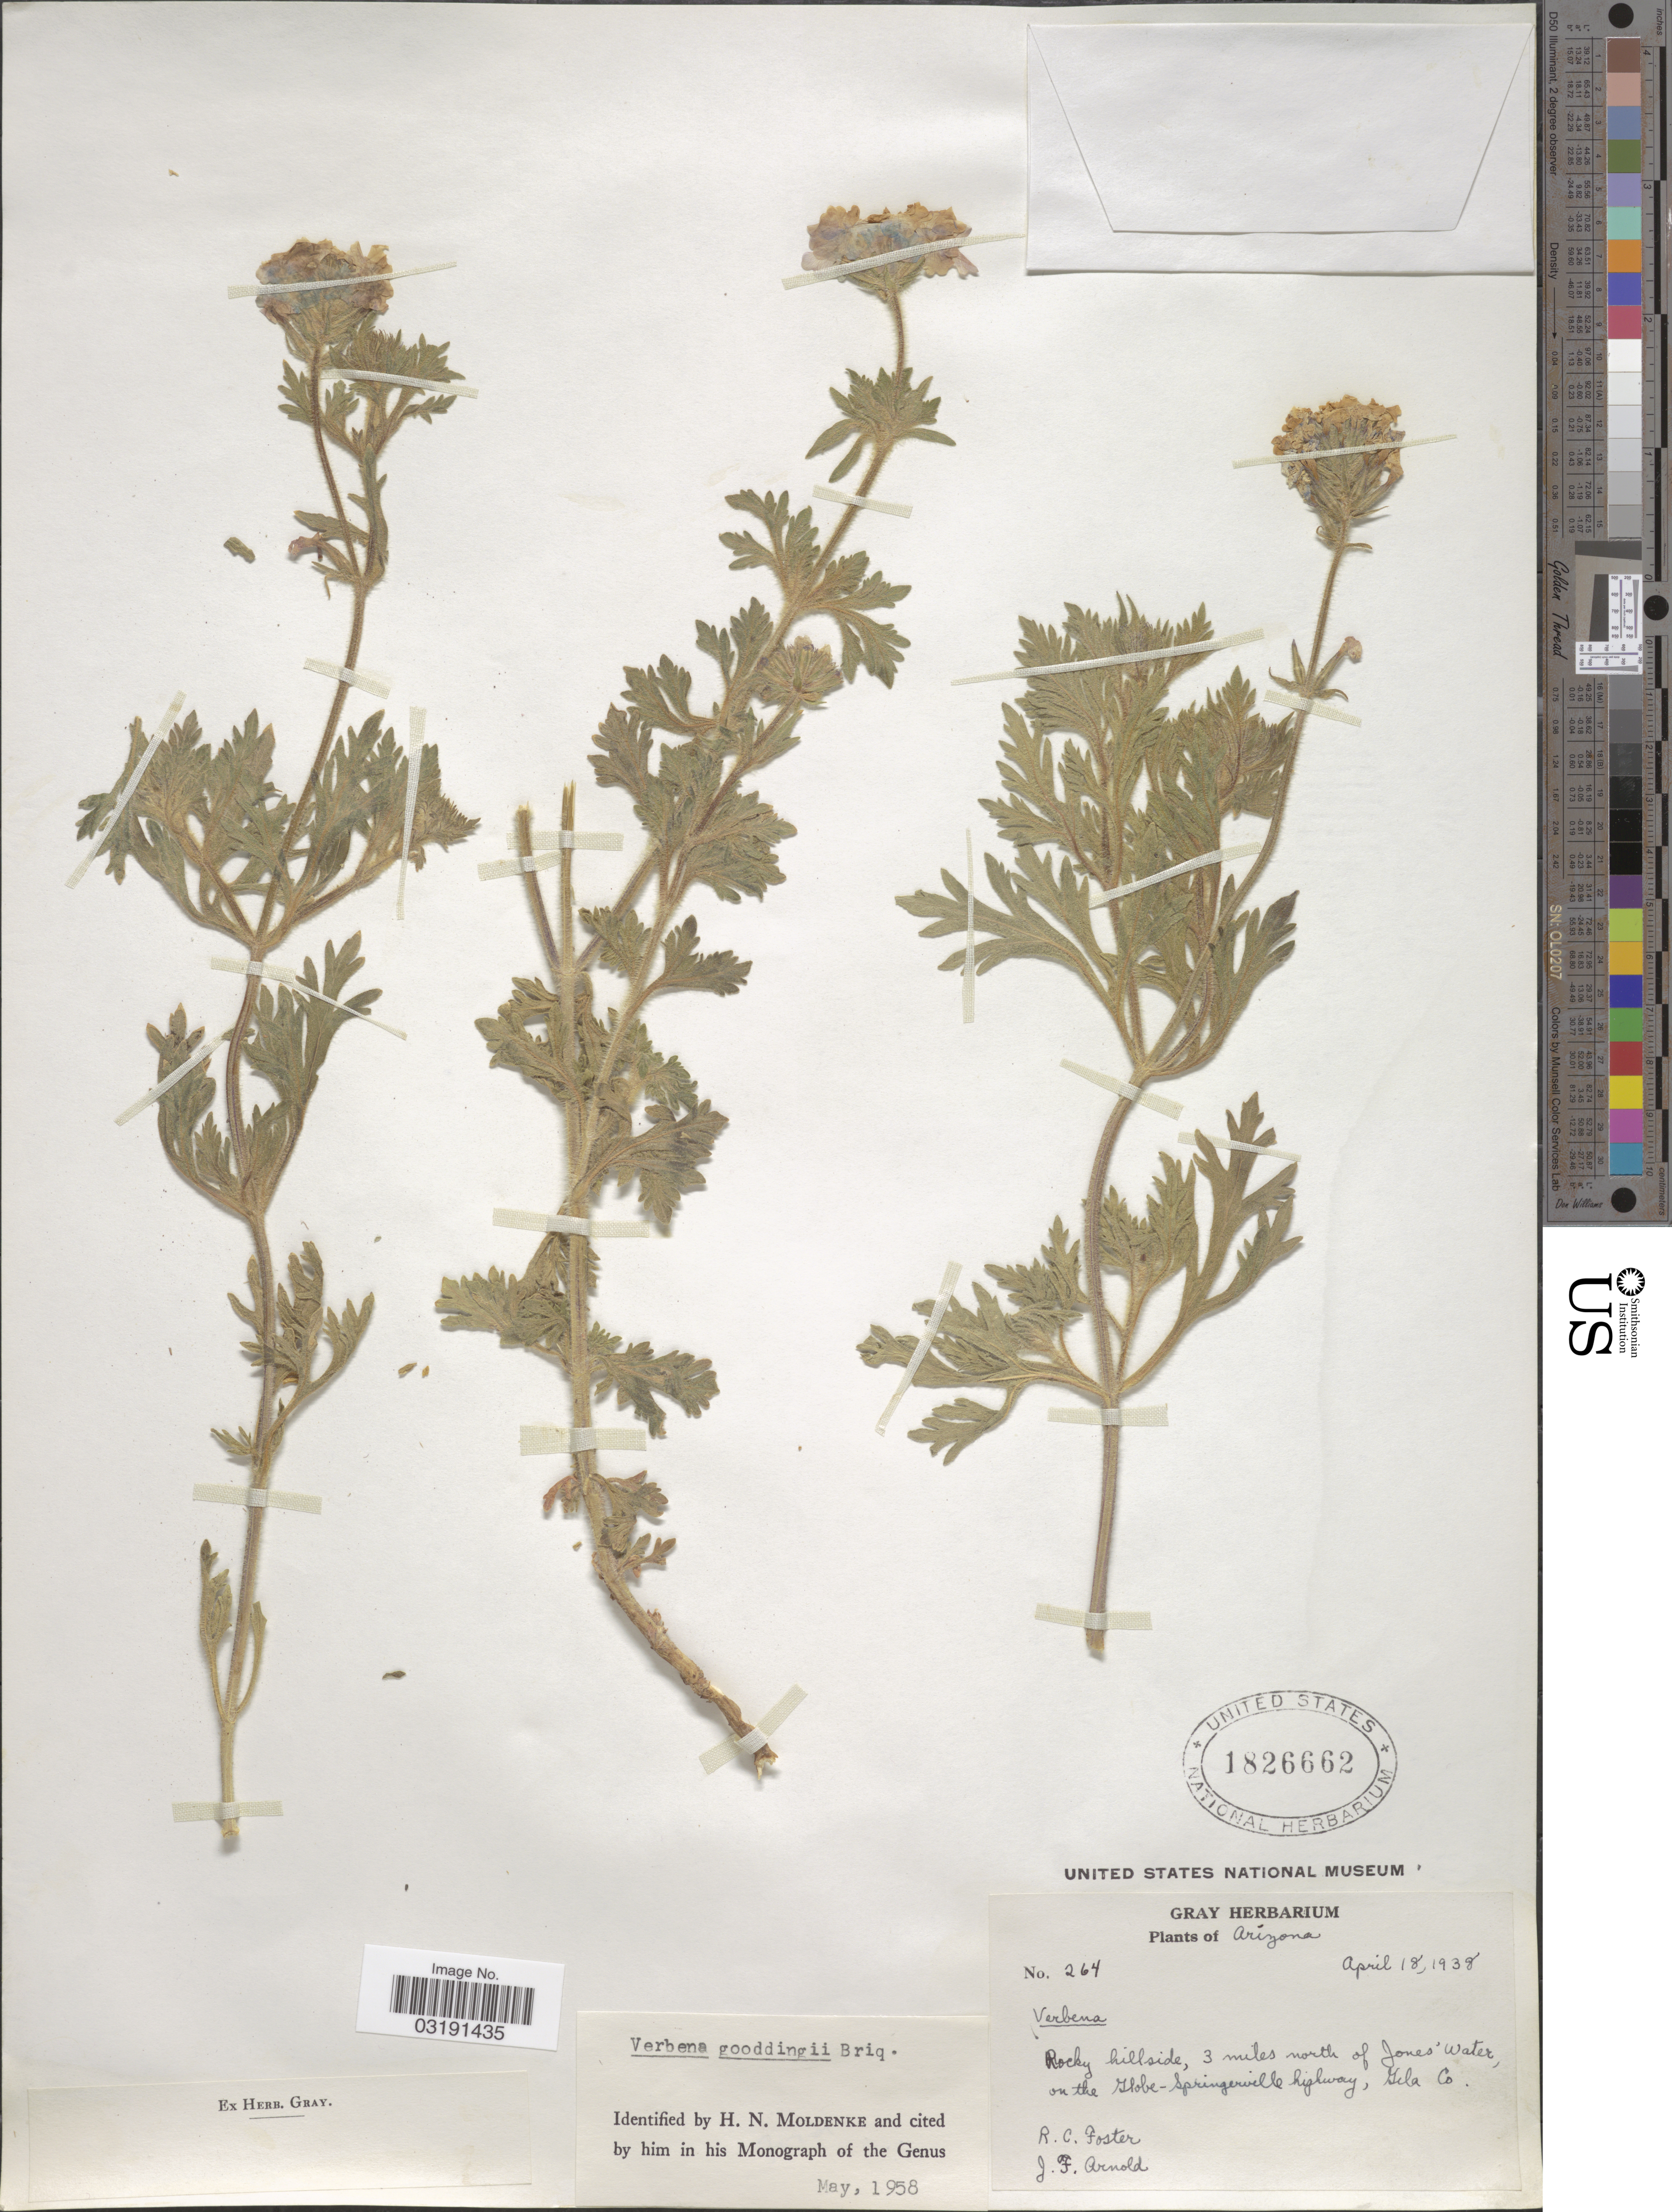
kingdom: Plantae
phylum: Tracheophyta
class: Magnoliopsida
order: Lamiales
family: Verbenaceae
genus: Verbena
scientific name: Verbena gooddingii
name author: Briq.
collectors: R. C. Foster & J. F. Arnold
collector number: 264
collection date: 1938-04-18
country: United States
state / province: Arizona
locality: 3 miles north of Jones' Water, on the Globe-Springerville highway, Gila Co.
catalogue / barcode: US 1826662